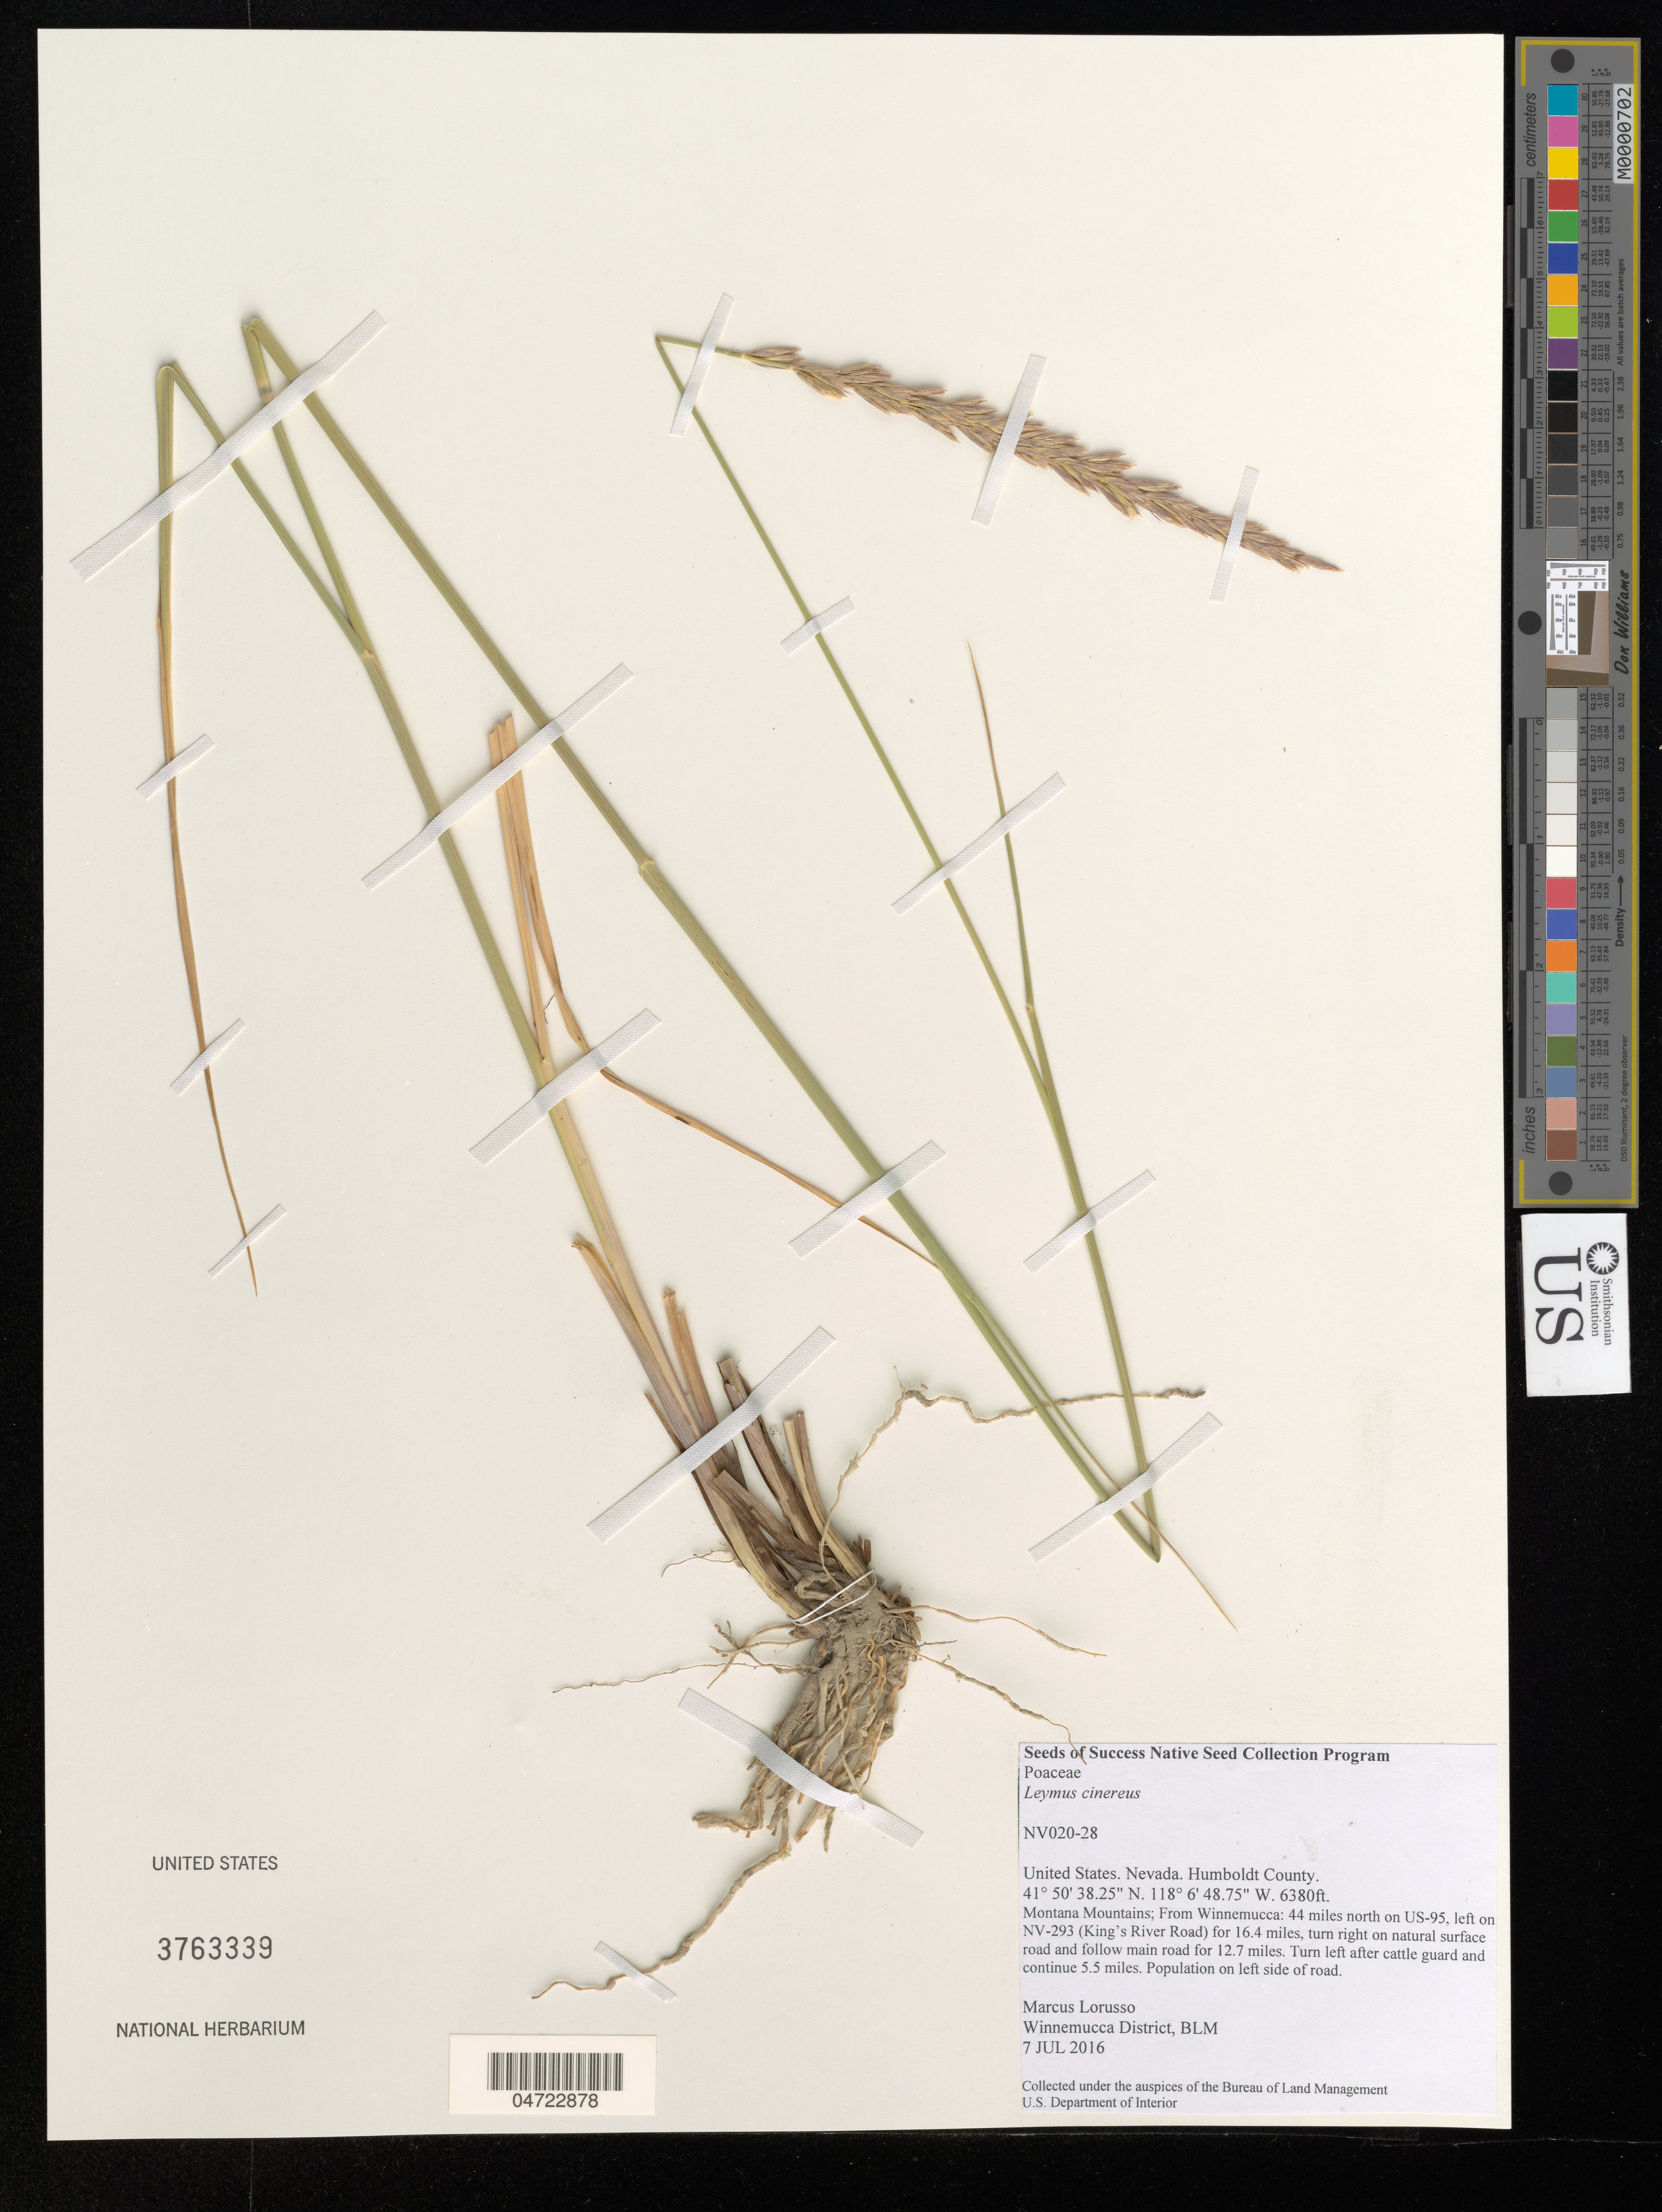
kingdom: Plantae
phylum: Tracheophyta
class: Liliopsida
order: Poales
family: Poaceae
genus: Leymus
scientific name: Leymus cinereus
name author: (Scribn. & Merr.) Á. Löve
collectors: M. Lorusso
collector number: NV020-28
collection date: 2016-07-07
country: United States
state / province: Nevada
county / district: Humboldt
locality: Humboldt County. Montana Mountains; From Winnemucca: 44 miles north on US-95, left on NV-293 (King's River Road) for 16.4 miles, turn right in natural surface road and follow main road for 12.7 miles. Turn left after cattle guard and continue 5.5 miles. Population on left side of road.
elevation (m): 1945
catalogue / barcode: US 3763339